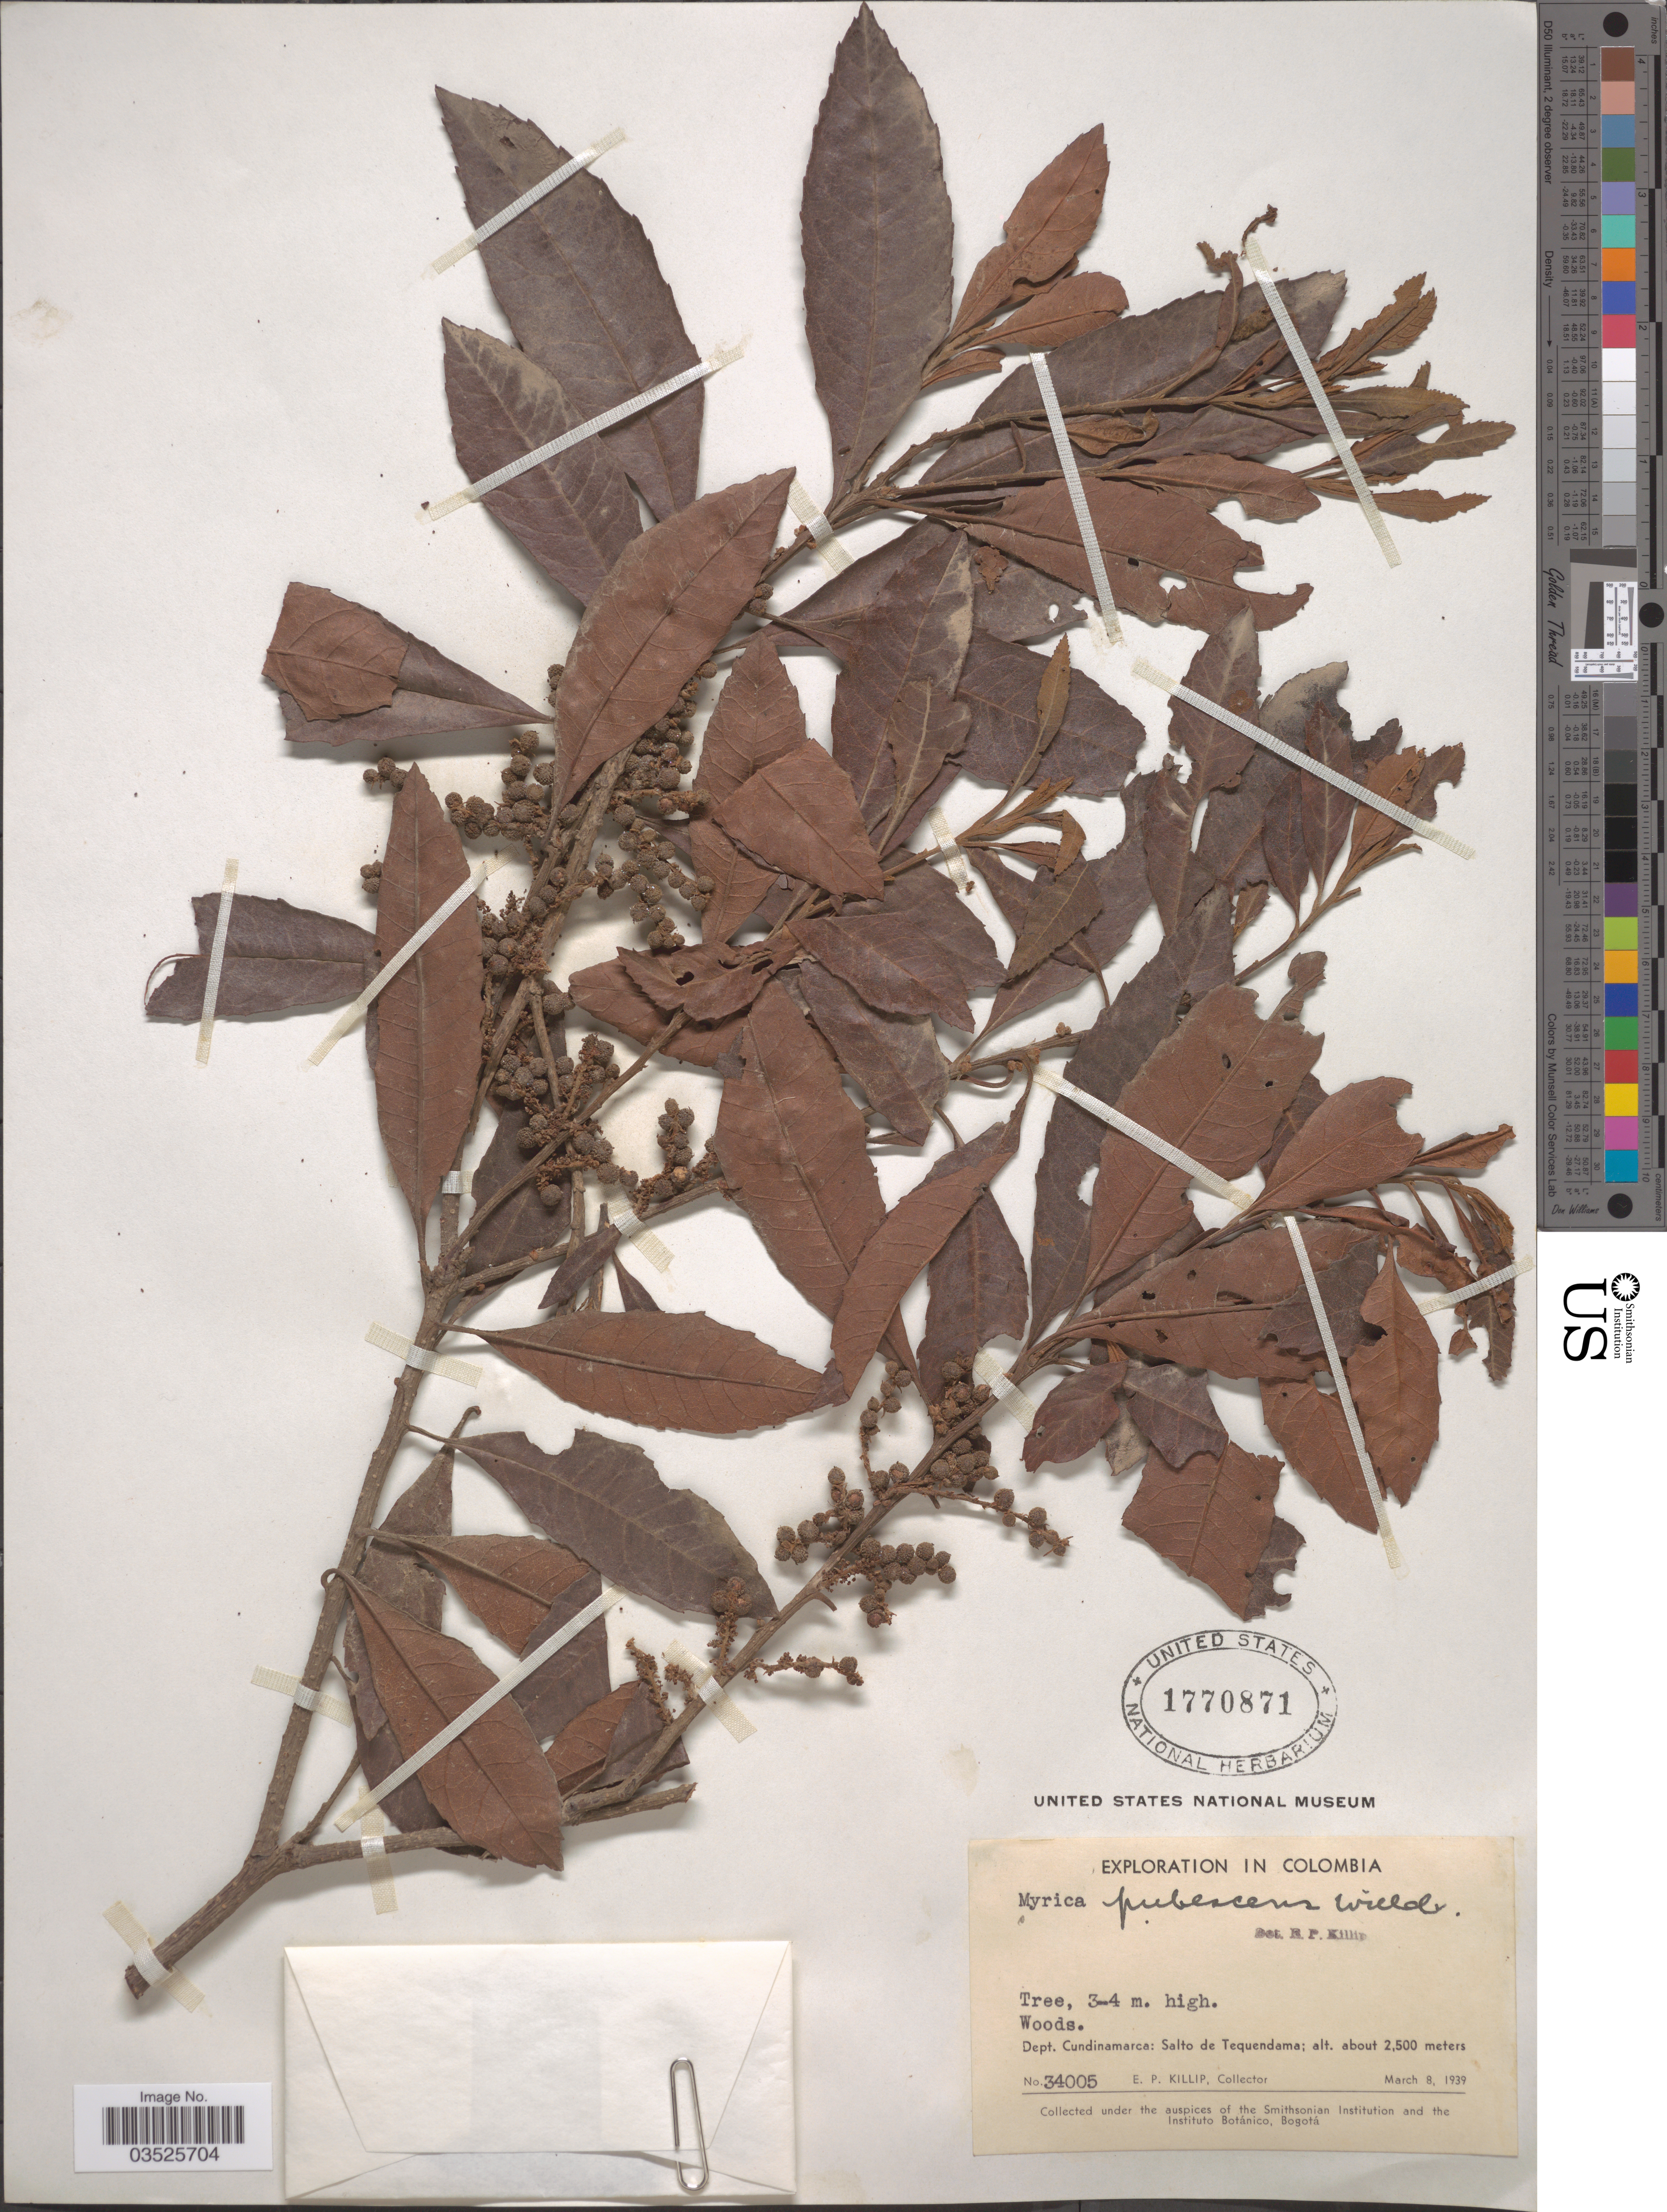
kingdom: Plantae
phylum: Tracheophyta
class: Magnoliopsida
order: Fagales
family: Myricaceae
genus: Morella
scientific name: Morella pubescens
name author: (Humb. & Bonpl. ex Willd.) Wilbur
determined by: Strong, M. T., (US), Smithsonian Institution - National Museum of Natural History (UNITED STATES)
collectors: E. P. Killip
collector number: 34005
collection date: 1939-03-08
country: Colombia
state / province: Cundinamarca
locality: Dept. Cundinamarca: Salto de Tequendama.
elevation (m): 2500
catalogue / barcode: US 1770871